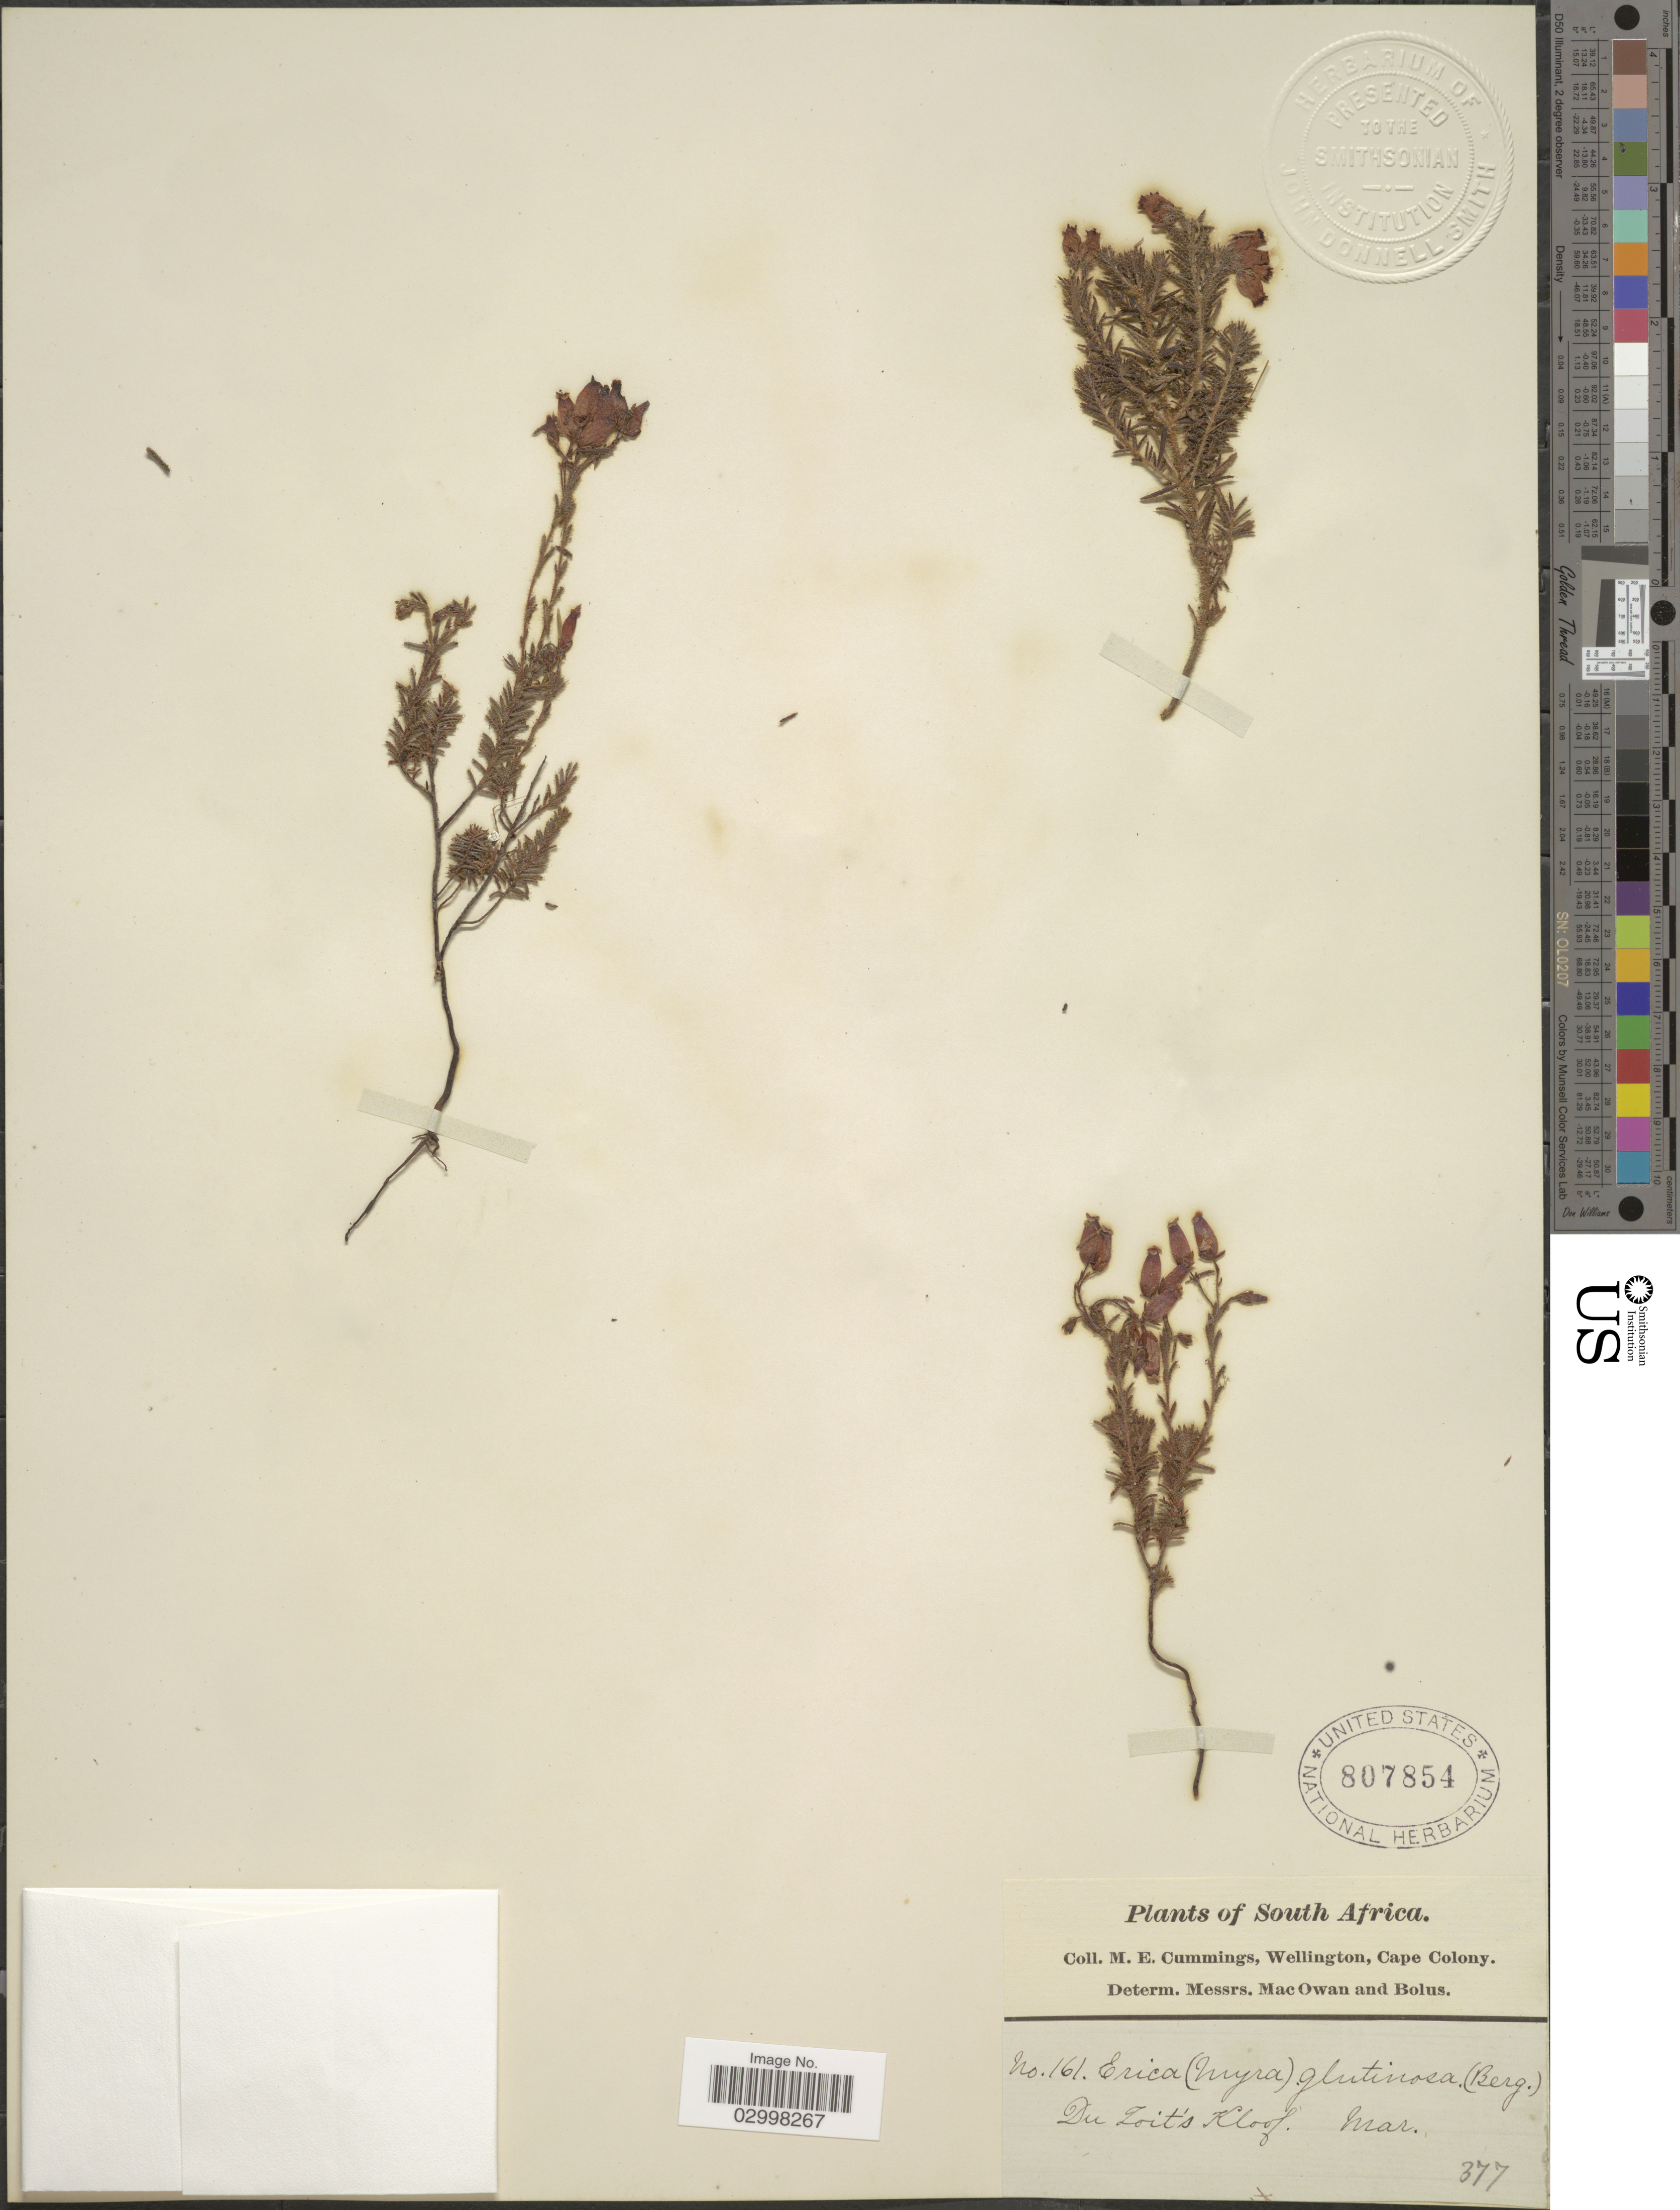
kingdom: Plantae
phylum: Tracheophyta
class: Magnoliopsida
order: Ericales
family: Ericaceae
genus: Erica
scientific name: Erica glutinosa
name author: P.J. Bergius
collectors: M. E. Cummings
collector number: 161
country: South Africa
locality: Du Loit's Kloof.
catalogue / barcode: US 807854